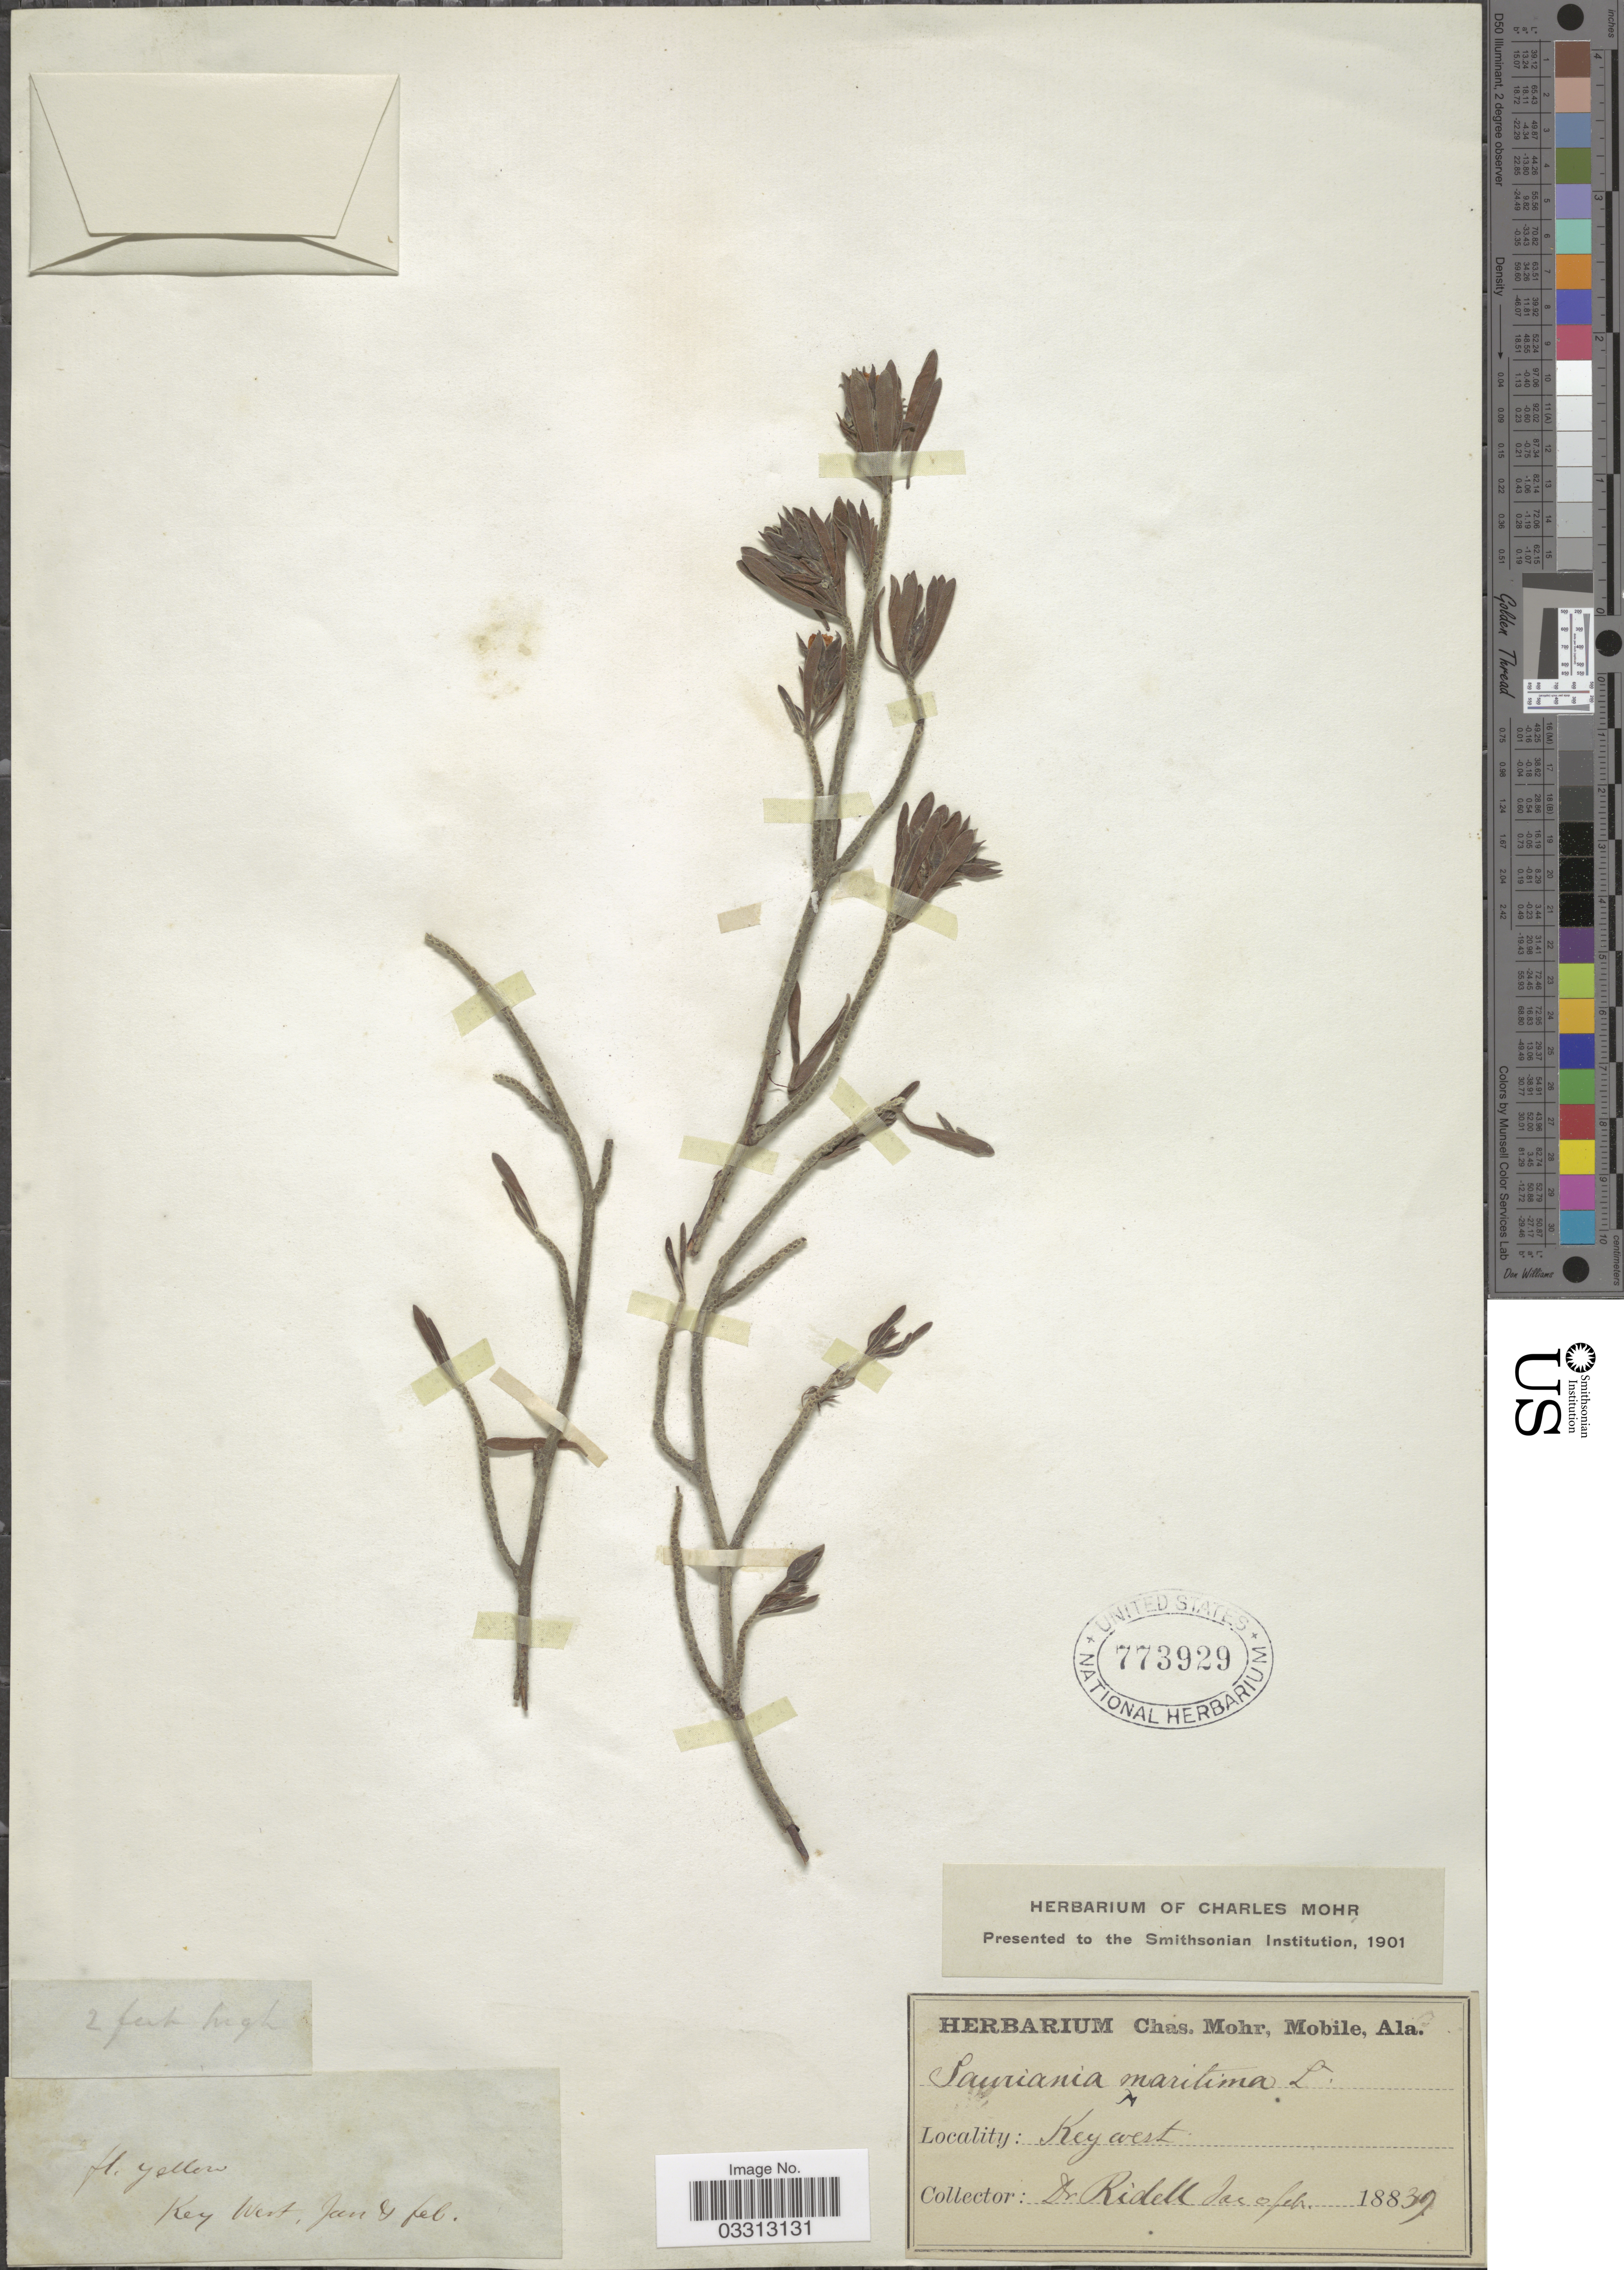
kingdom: Plantae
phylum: Tracheophyta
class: Magnoliopsida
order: Fabales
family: Surianaceae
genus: Suriana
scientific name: Suriana maritima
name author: L.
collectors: -. Ridell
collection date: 1839-01/1839-02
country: United States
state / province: Alabama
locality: Key West.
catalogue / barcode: US 773929